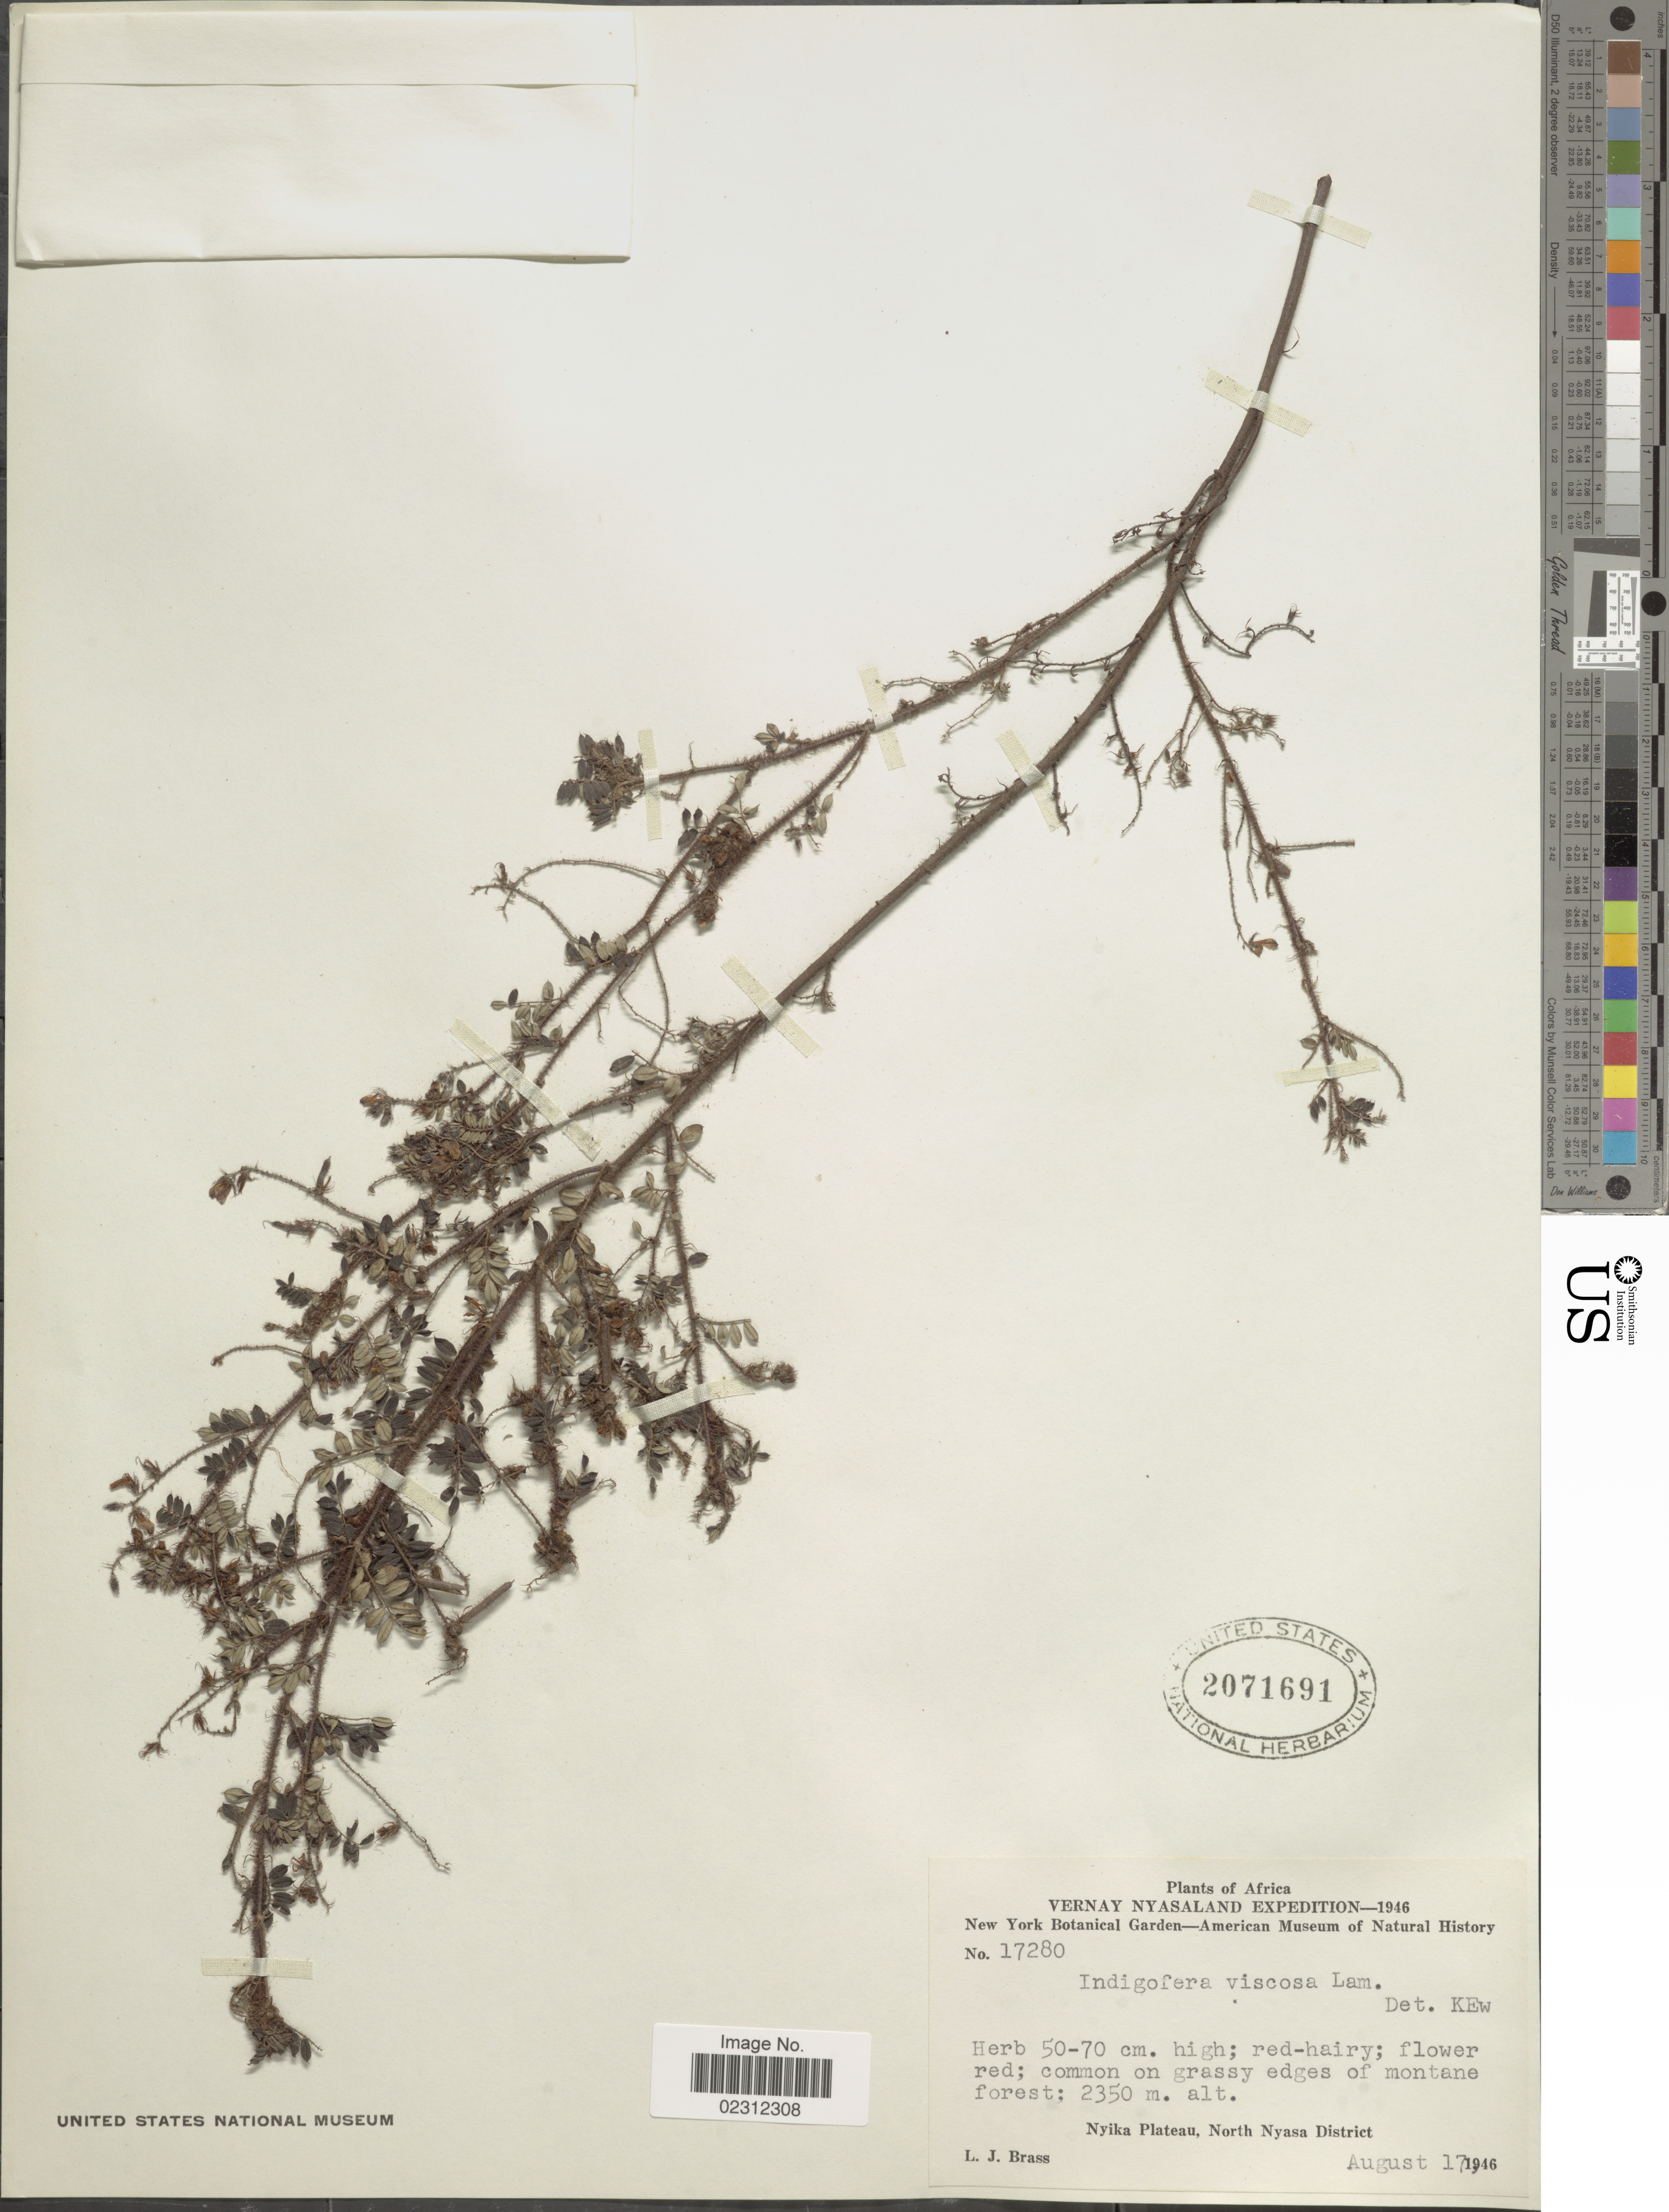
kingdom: Plantae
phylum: Tracheophyta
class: Magnoliopsida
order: Fabales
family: Fabaceae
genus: Indigofera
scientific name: Indigofera viscosa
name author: Lam.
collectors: L. J. Brass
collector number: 17280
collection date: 1946-08-17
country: Malawi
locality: Nyasaland, Nyika Plateau, North Nyasa District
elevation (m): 2350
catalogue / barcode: US 2071691